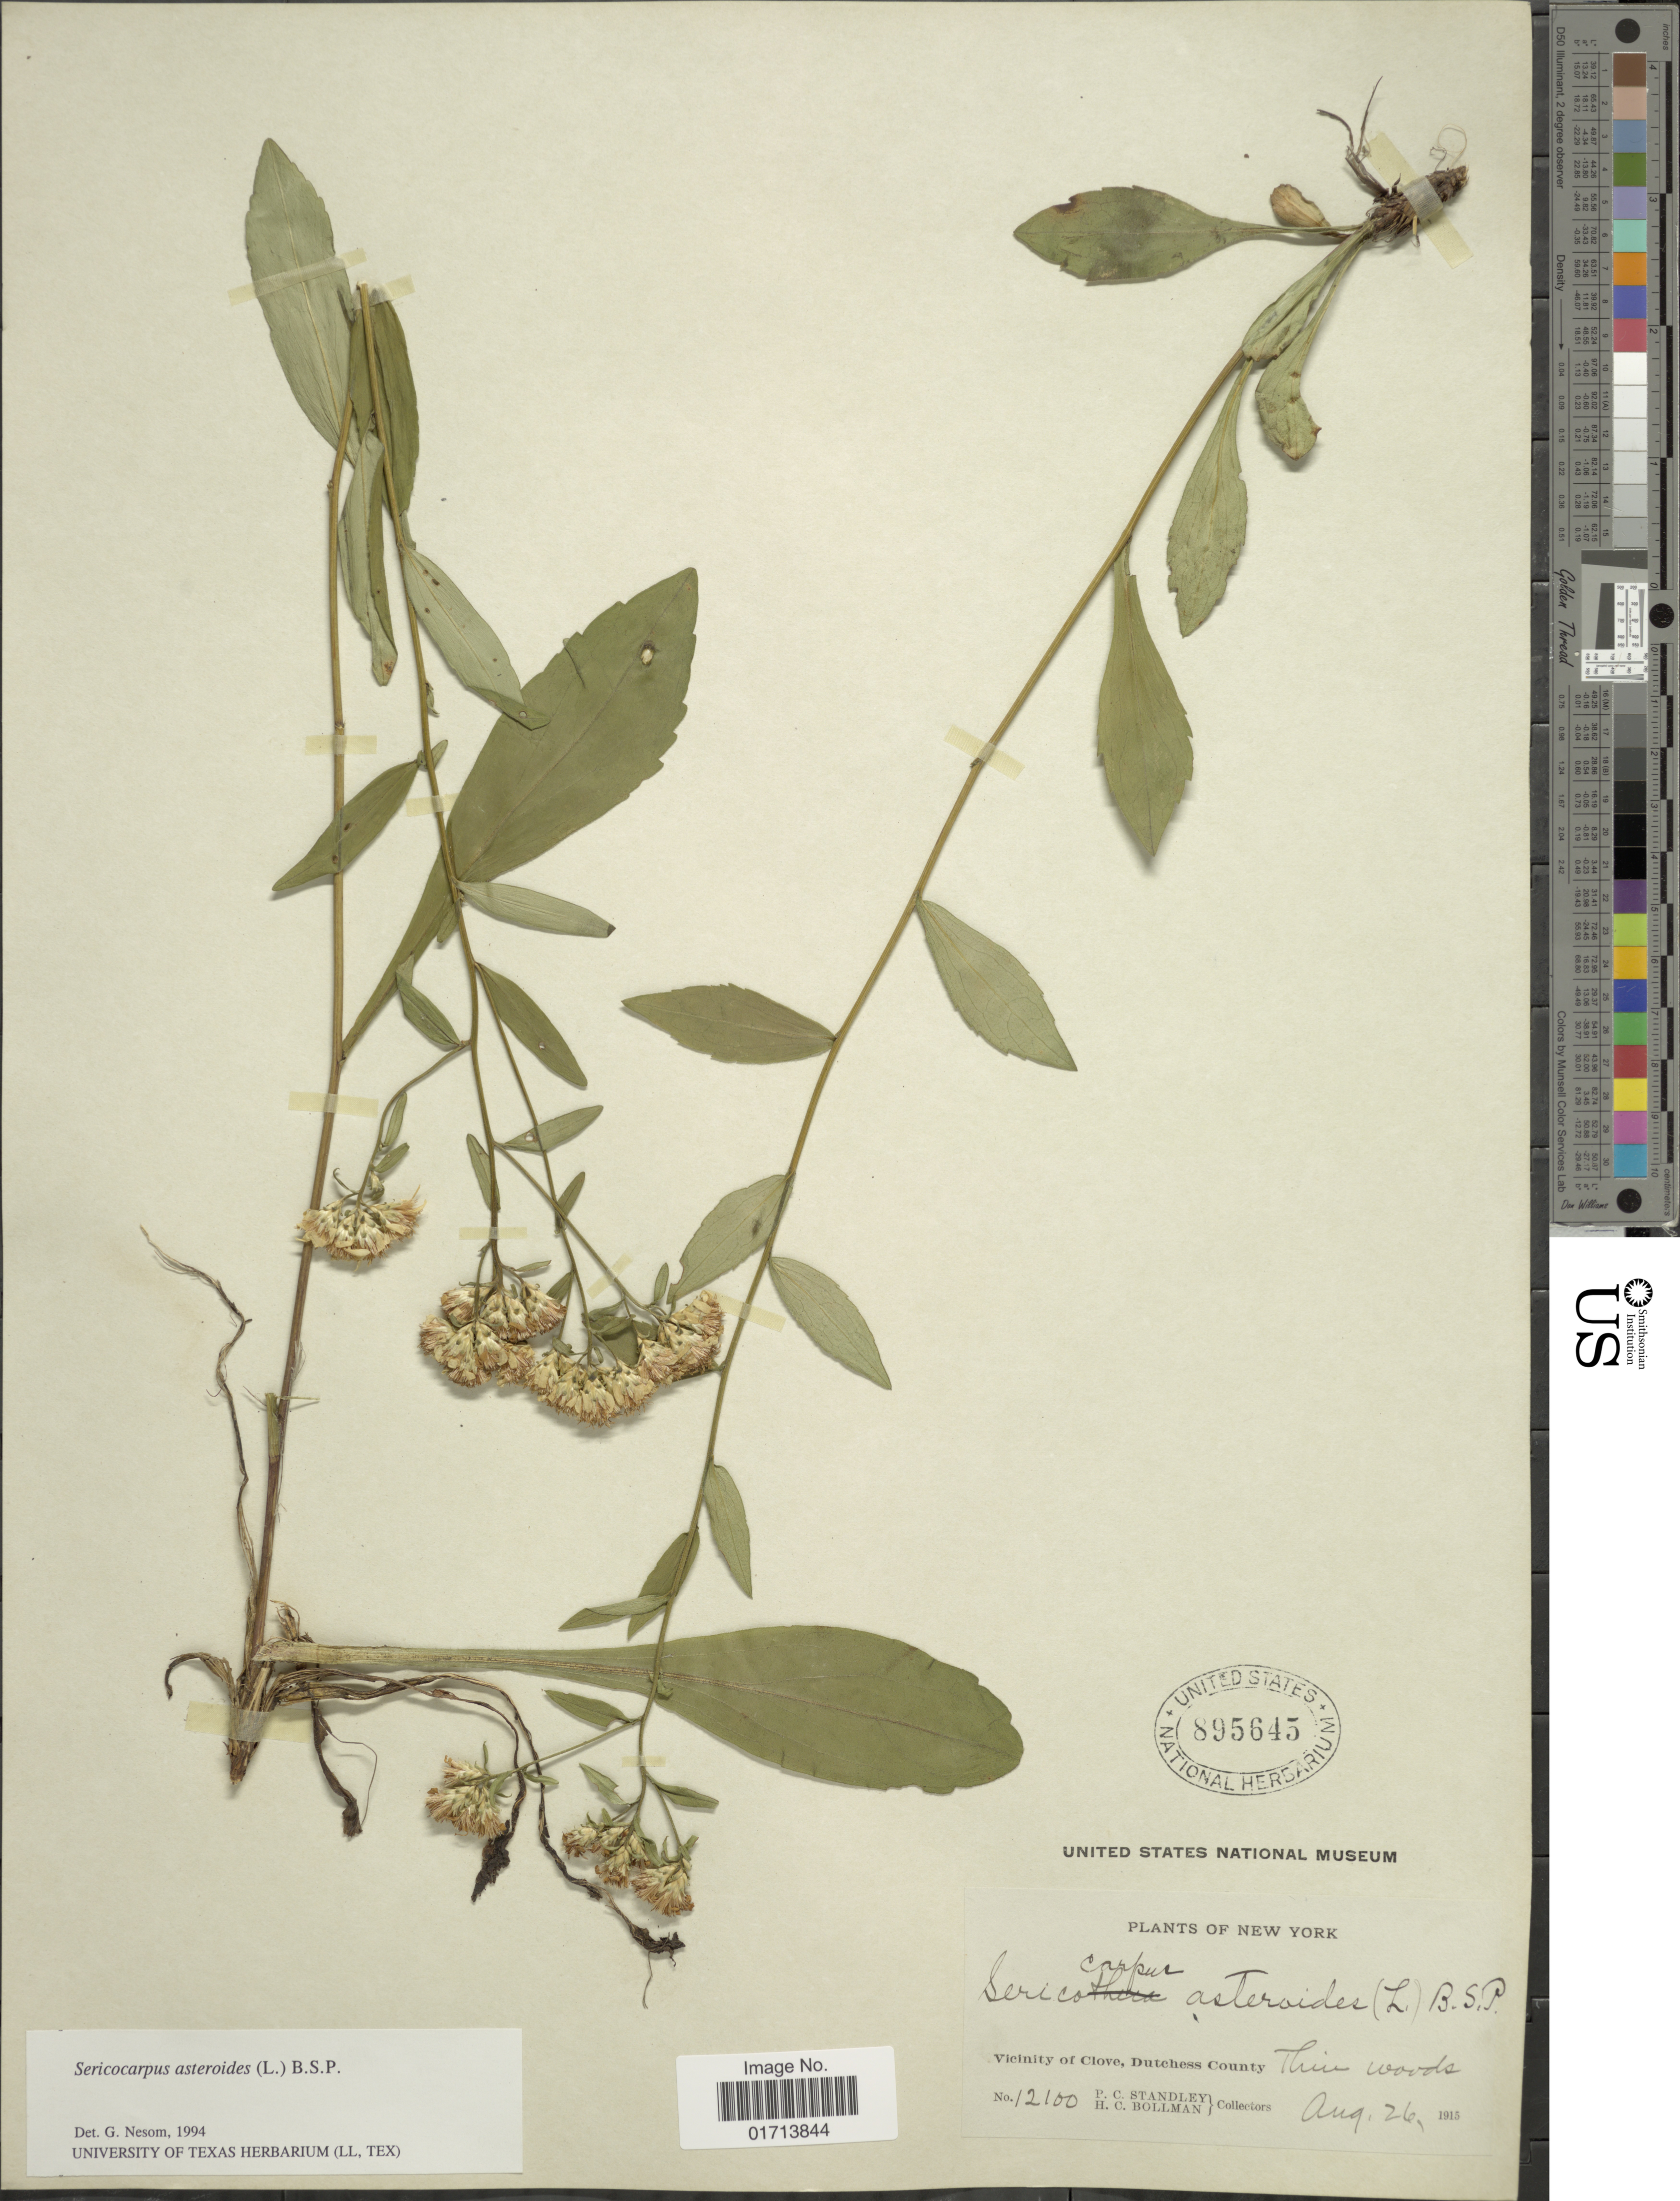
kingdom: Plantae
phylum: Tracheophyta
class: Magnoliopsida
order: Asterales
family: Asteraceae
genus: Sericocarpus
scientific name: Sericocarpus asteroides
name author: (L.) Britton, Stearns & Poggenb.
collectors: P. C. Standley & H. C. Bollman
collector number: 12100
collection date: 1915-08-26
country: United States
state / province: New York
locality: Vicinity of Clove, Dutchess County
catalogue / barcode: US 895645